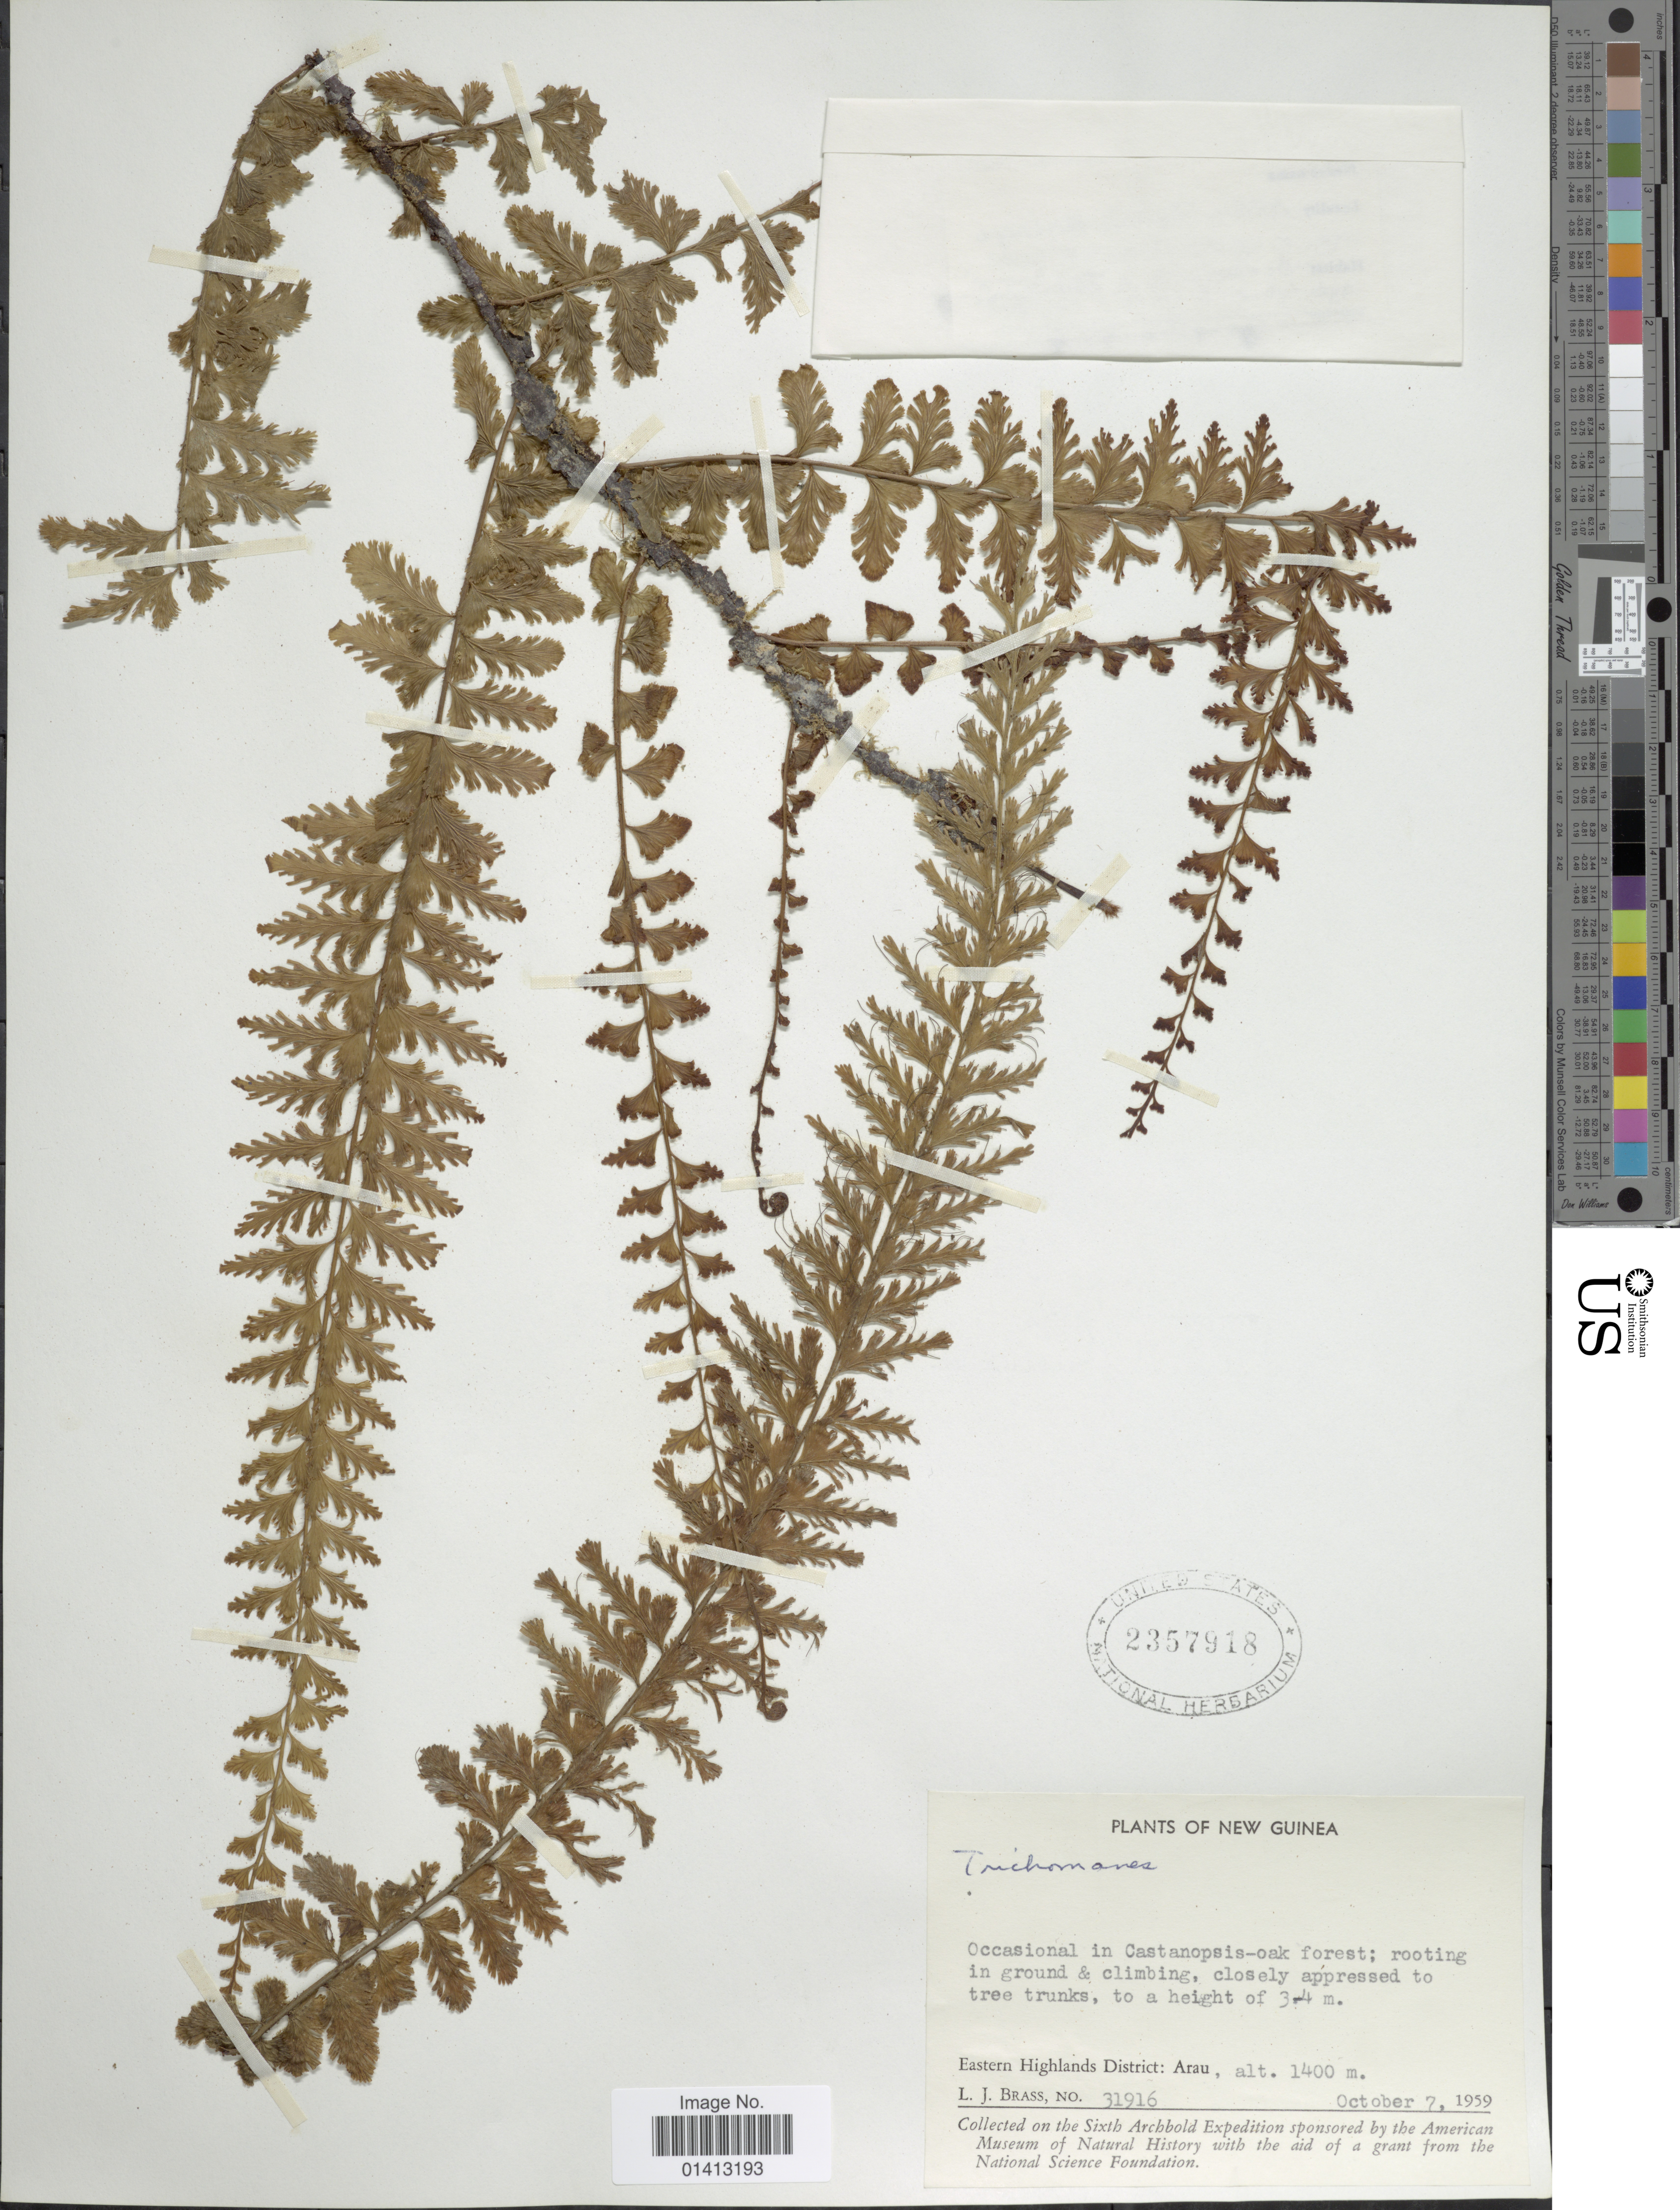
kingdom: Plantae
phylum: Tracheophyta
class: Polypodiopsida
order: Hymenophyllales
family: Hymenophyllaceae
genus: Crepidomanes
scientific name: Crepidomanes sp.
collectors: L. J. Brass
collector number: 31916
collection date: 1959-10-07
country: Papua New Guinea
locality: New Guinea, Eastern Highlands District: Arau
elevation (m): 1400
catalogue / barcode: US 2357918